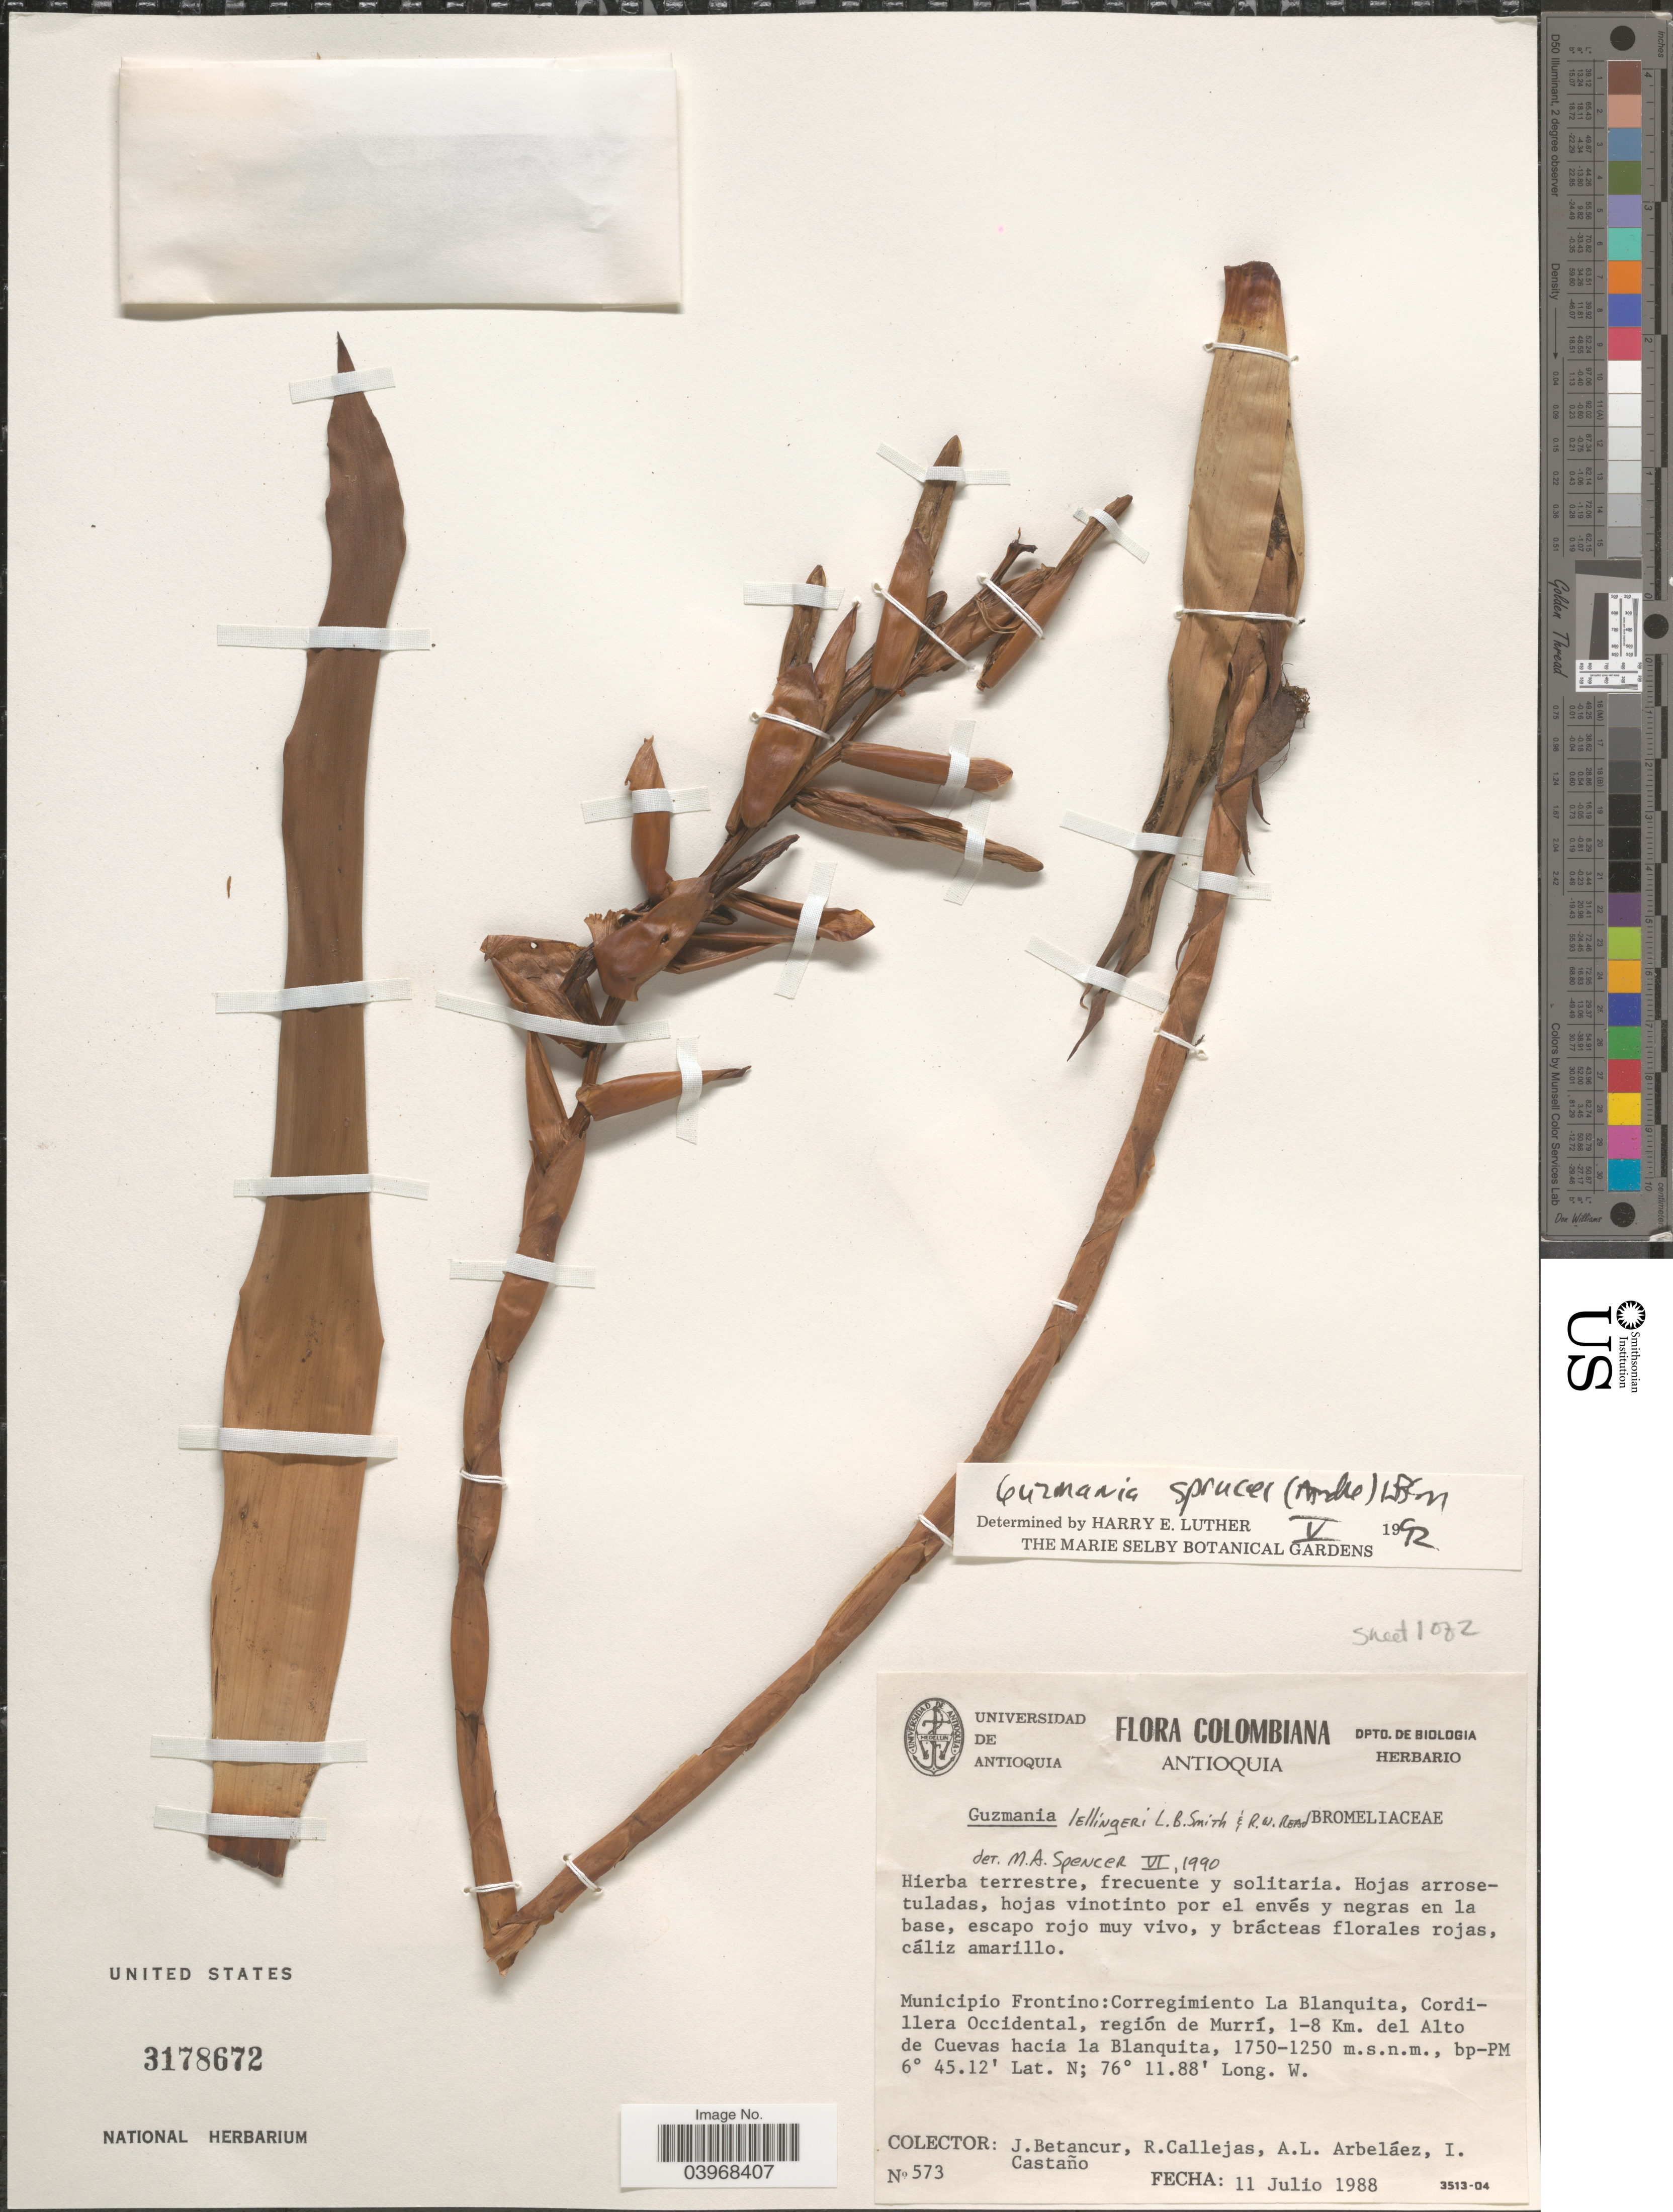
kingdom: Plantae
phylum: Tracheophyta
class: Liliopsida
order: Poales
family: Bromeliaceae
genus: Guzmania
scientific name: Guzmania lellingeri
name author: L.B. Sm. & Read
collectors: J. Betancur, R. Callejas, A. Arbeláez Alvarez & I. Castaño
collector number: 573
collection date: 1988-07-11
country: Colombia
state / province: Antioquia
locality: Municipio Frontino:Corregimiento La Blanquita, Cordillera Occidental, región de Murri, 1-8 Km. del Alto de Cuevas hacia la Blanquita.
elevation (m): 1250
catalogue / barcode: US 3178672